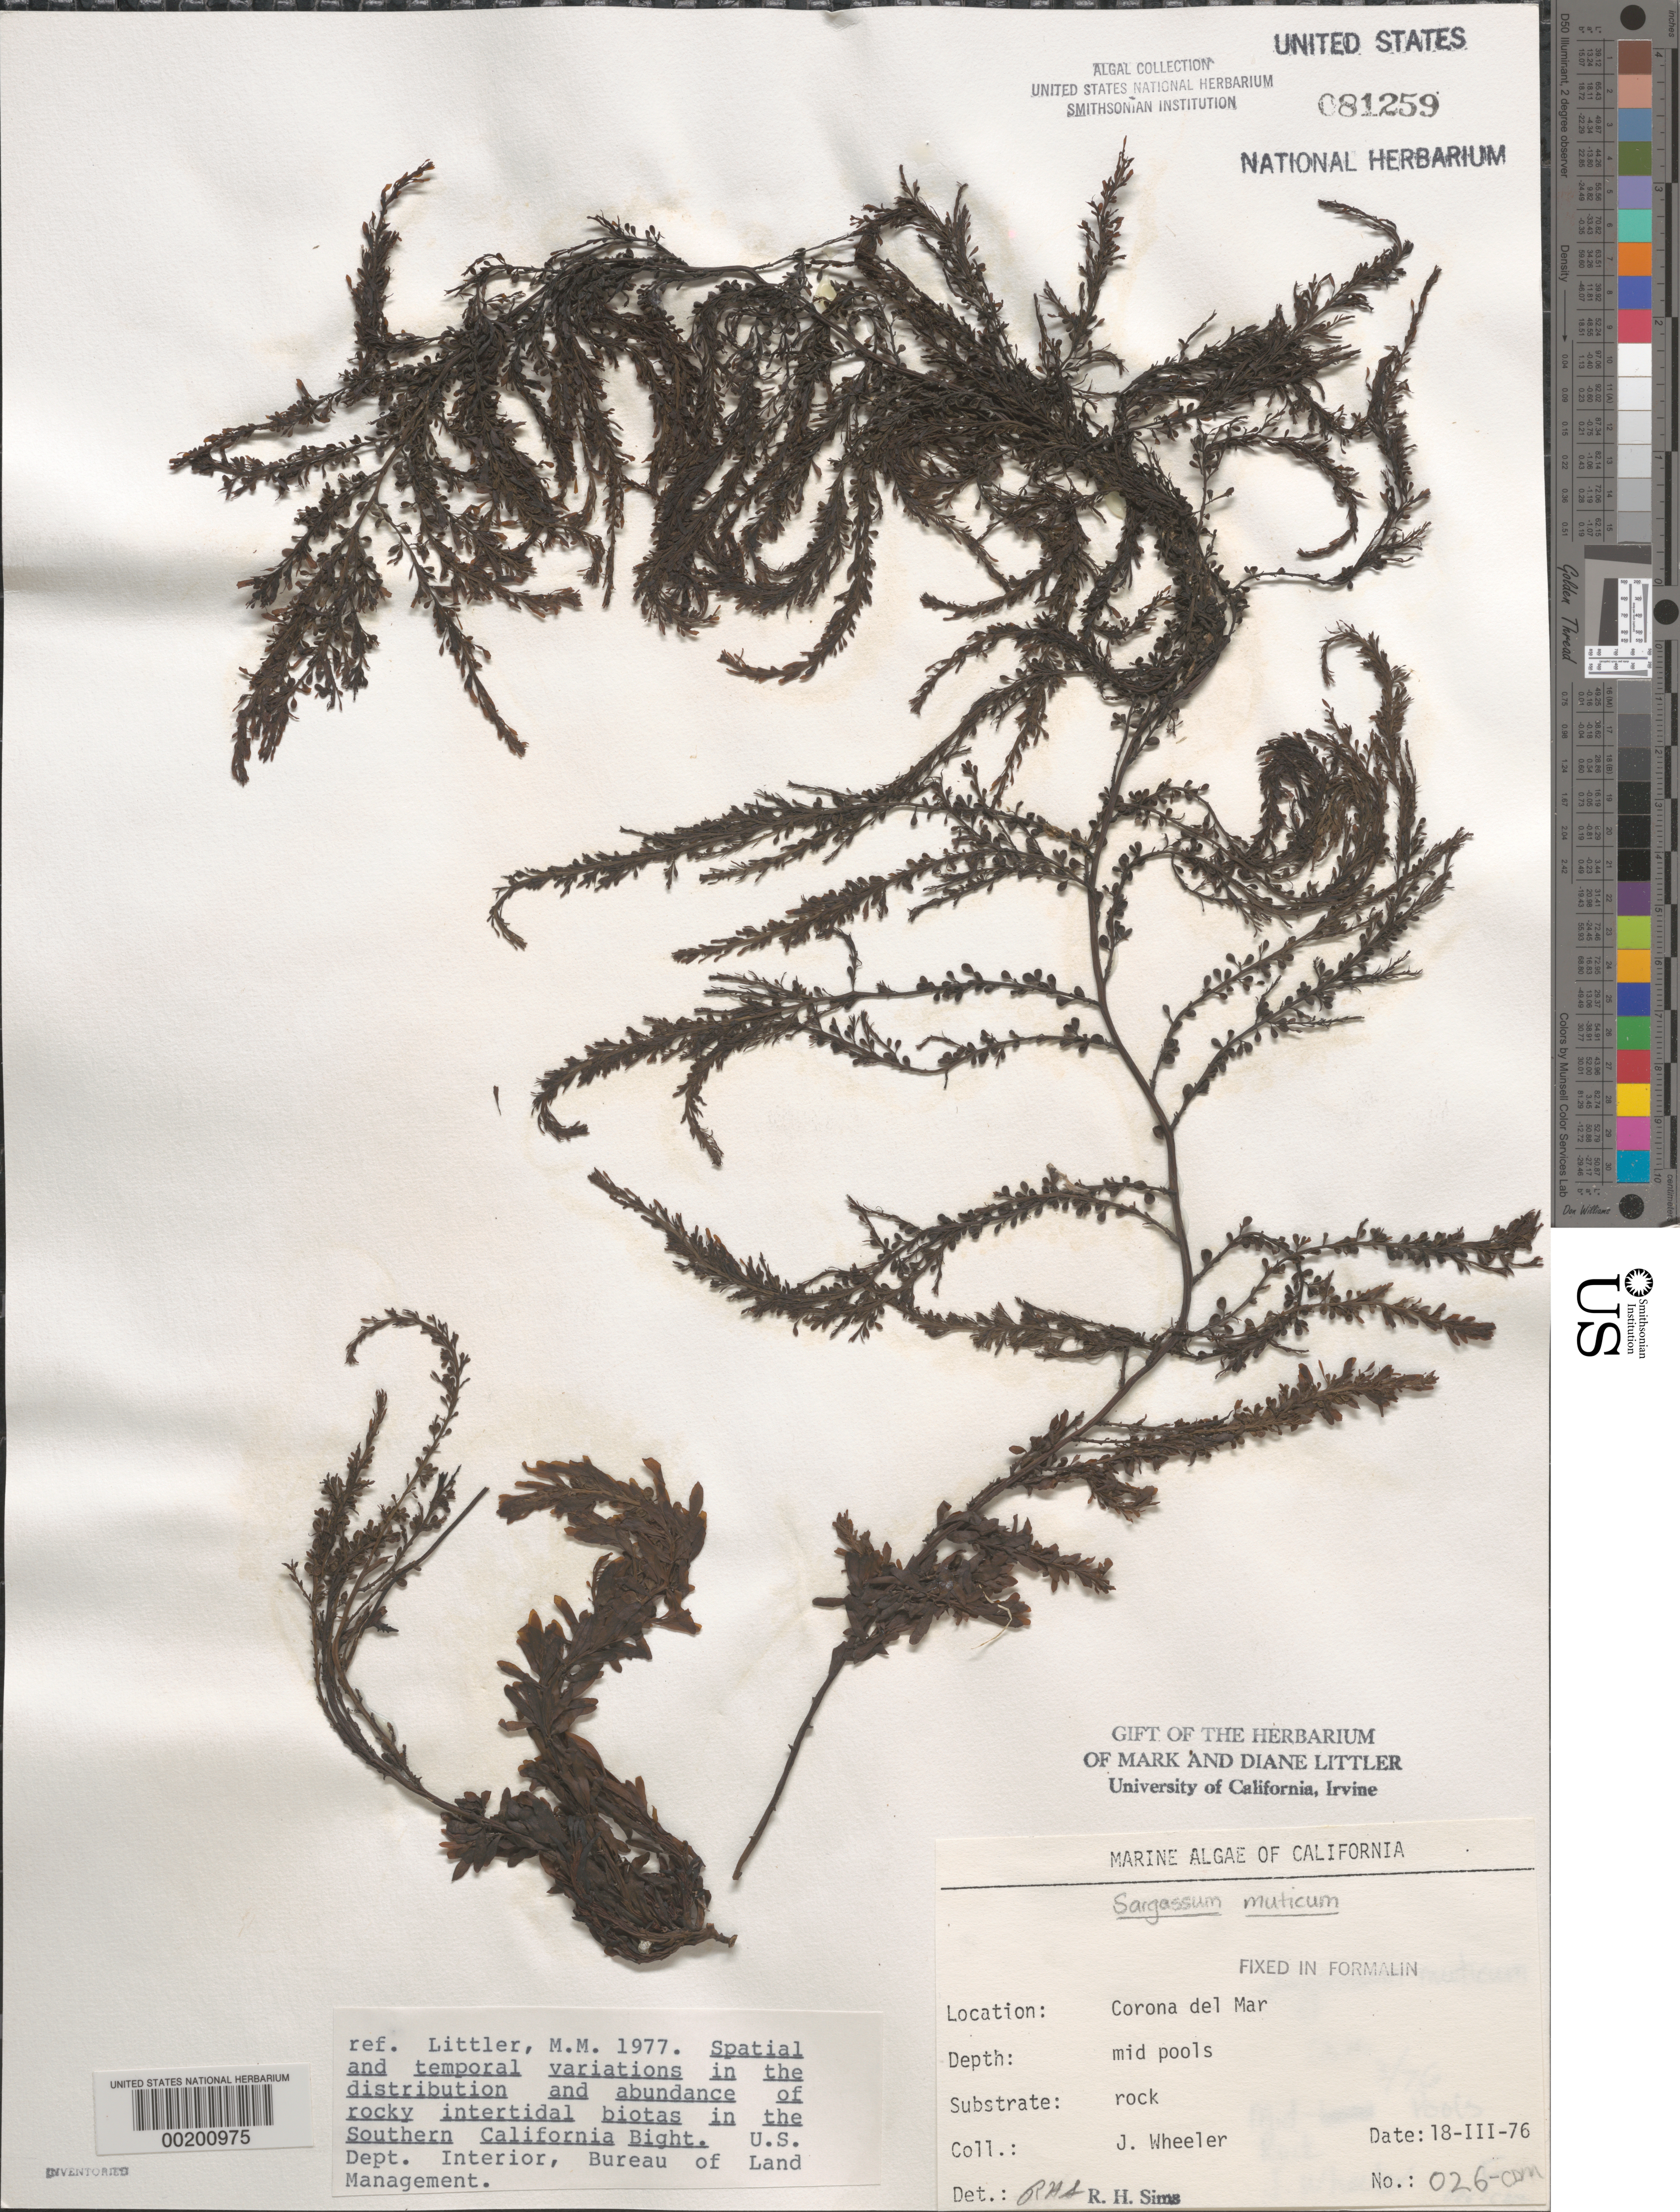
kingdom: Chromista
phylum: Ochrophyta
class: Phaeophyceae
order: Fucales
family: Sargassaceae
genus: Sargassum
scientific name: Sargassum muticum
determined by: Sims, Robert H.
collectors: J. L. Wheeler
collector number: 026-CDM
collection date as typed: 18 Mar 1976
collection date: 1976-03-18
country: United States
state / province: California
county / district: Orange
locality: Corona del Mar, mouth of Morning Canyon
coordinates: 33 35'14"N, 117 51'54"W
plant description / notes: BLM-SOCALBIGHT Rocky Intertidal Survey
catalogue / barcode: US 81259